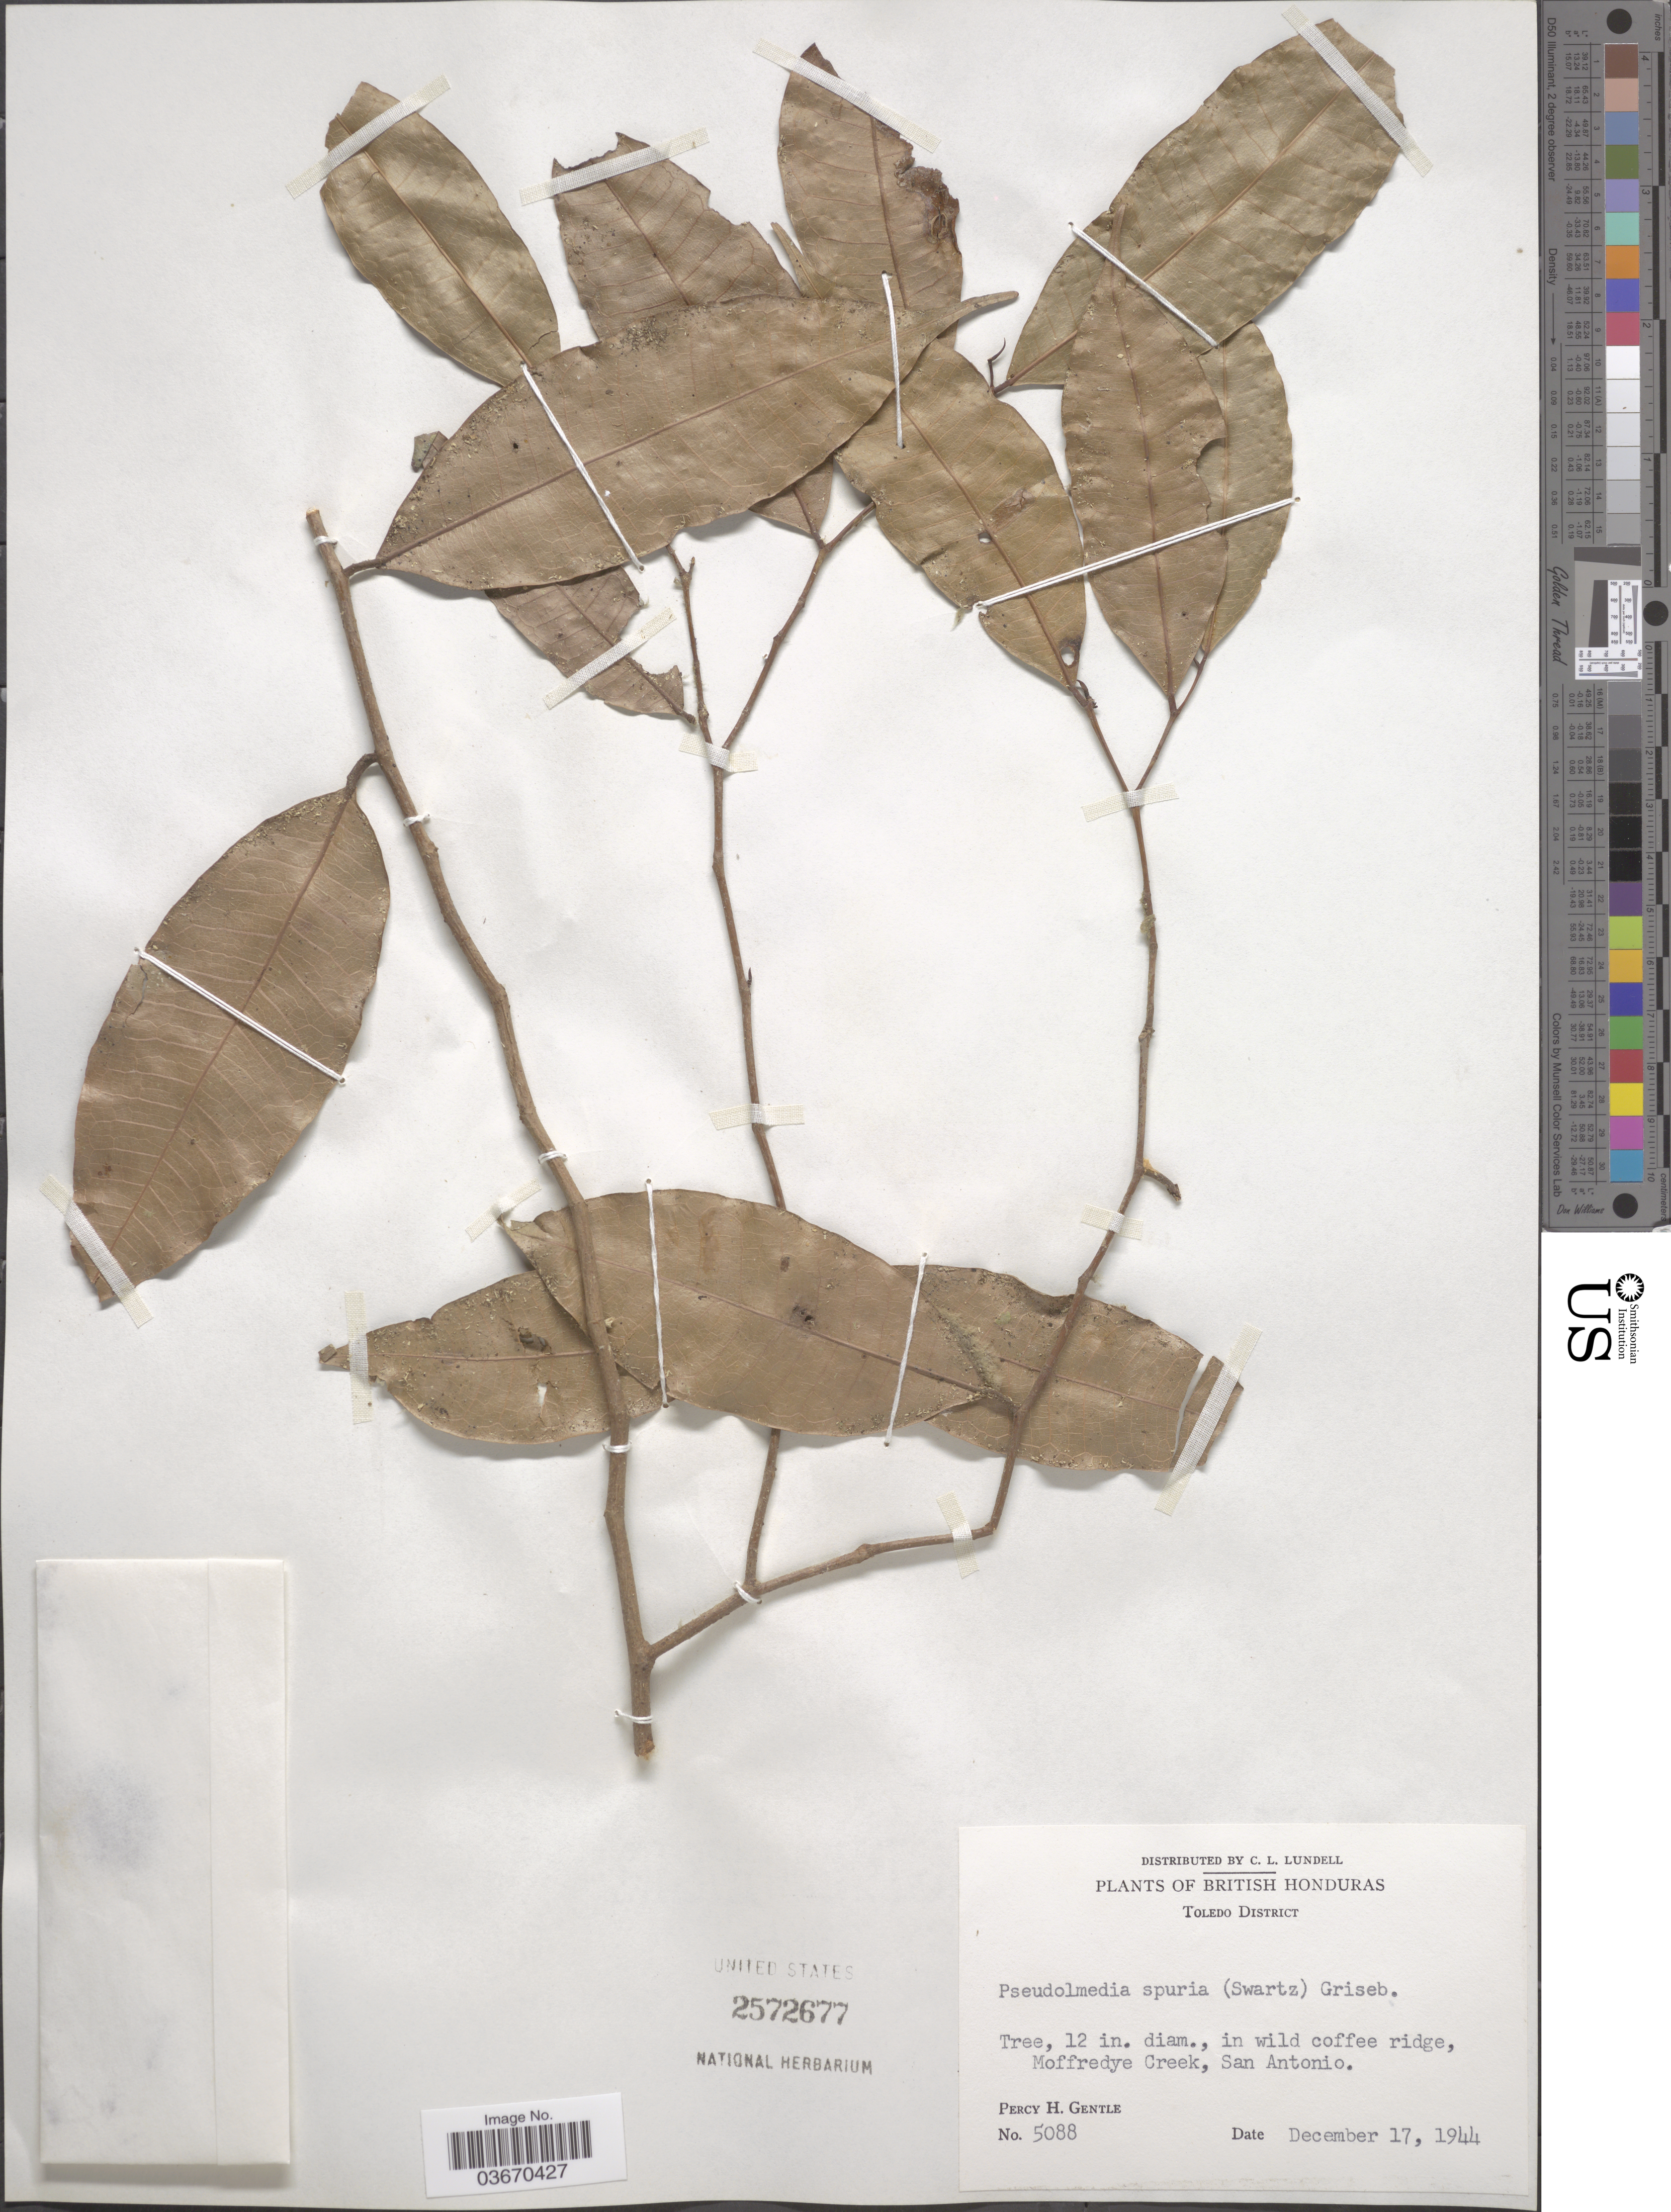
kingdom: Plantae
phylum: Tracheophyta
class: Magnoliopsida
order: Rosales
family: Moraceae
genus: Pseudolmedia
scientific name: Pseudolmedia spuria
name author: (Sw.) Griseb.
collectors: P. H. Gentle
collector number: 5088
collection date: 1944-12-17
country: Belize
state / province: Toledo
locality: British Honduras. Toledo District. Moffredye Creek, San Antonio.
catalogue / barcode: US 2572677